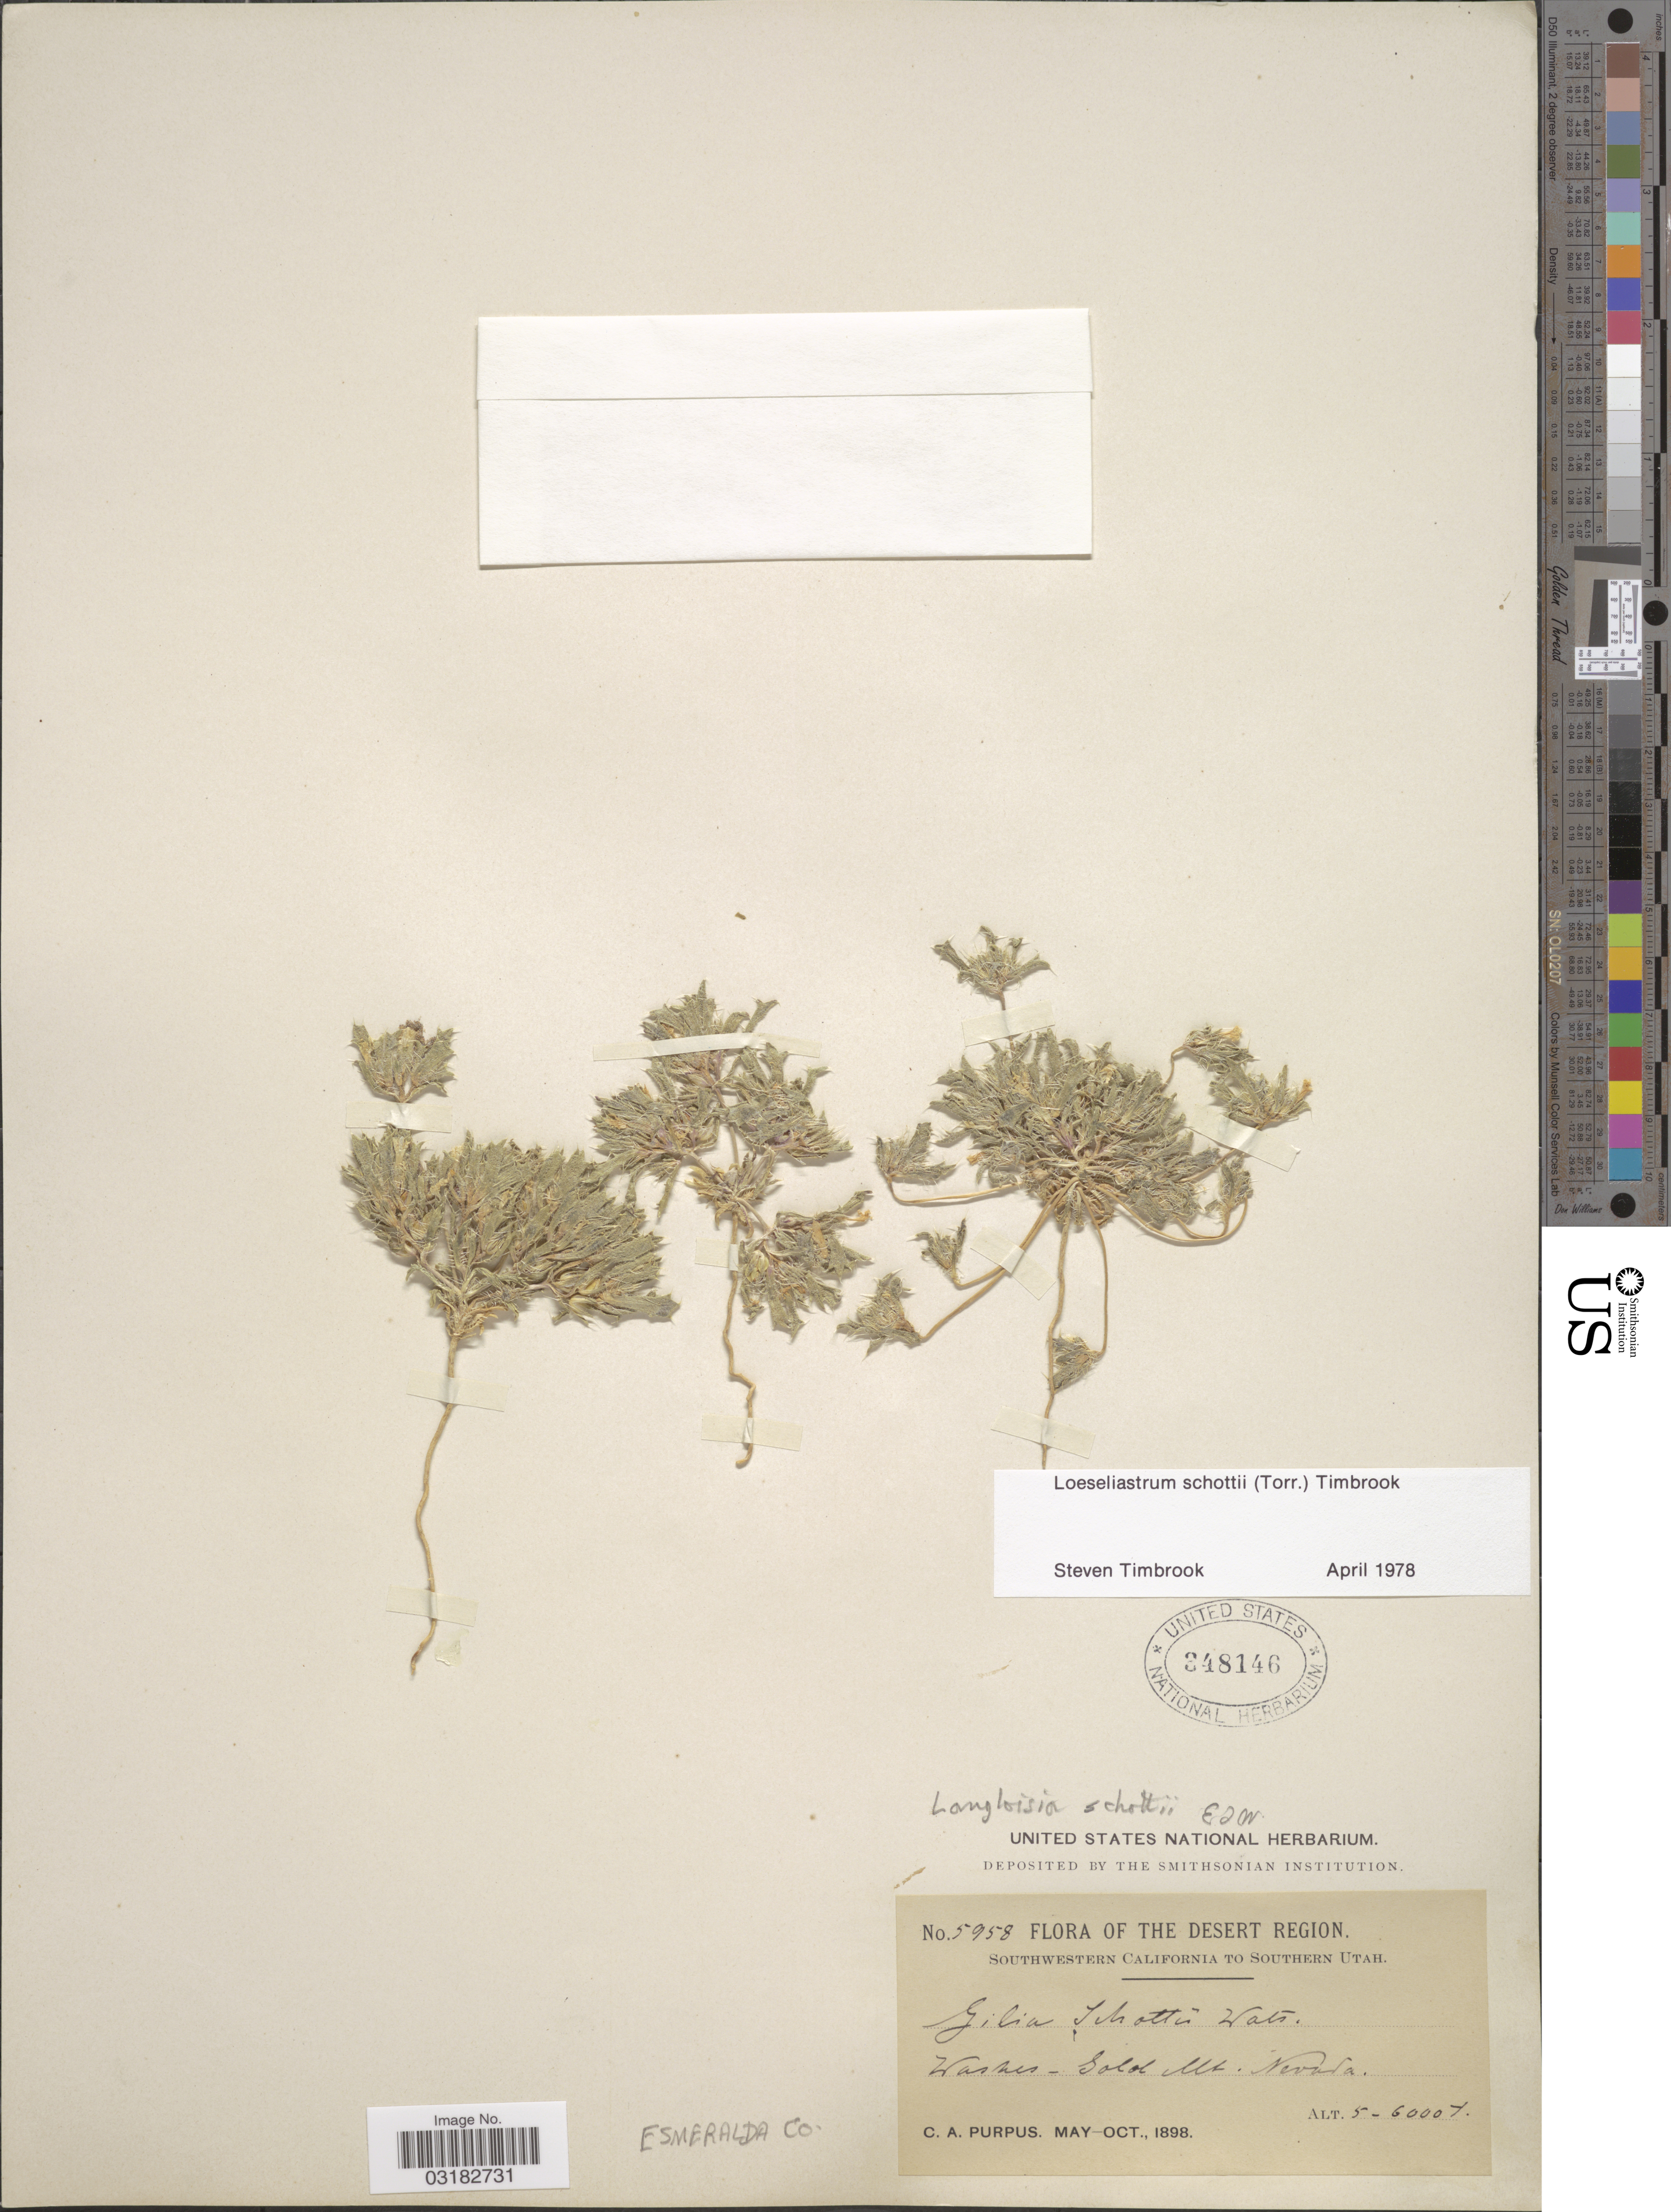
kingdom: Plantae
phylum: Tracheophyta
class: Magnoliopsida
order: Ericales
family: Polemoniaceae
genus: Loeseliastrum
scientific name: Loeseliastrum schottii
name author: (Torr.) Timbrook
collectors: C. A. Purpus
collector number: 5958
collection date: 1898-05/1898-10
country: United States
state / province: Nevada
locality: Desert Region. Washes - Solol Mt. Esmeralda Co.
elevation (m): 1524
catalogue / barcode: US 348146